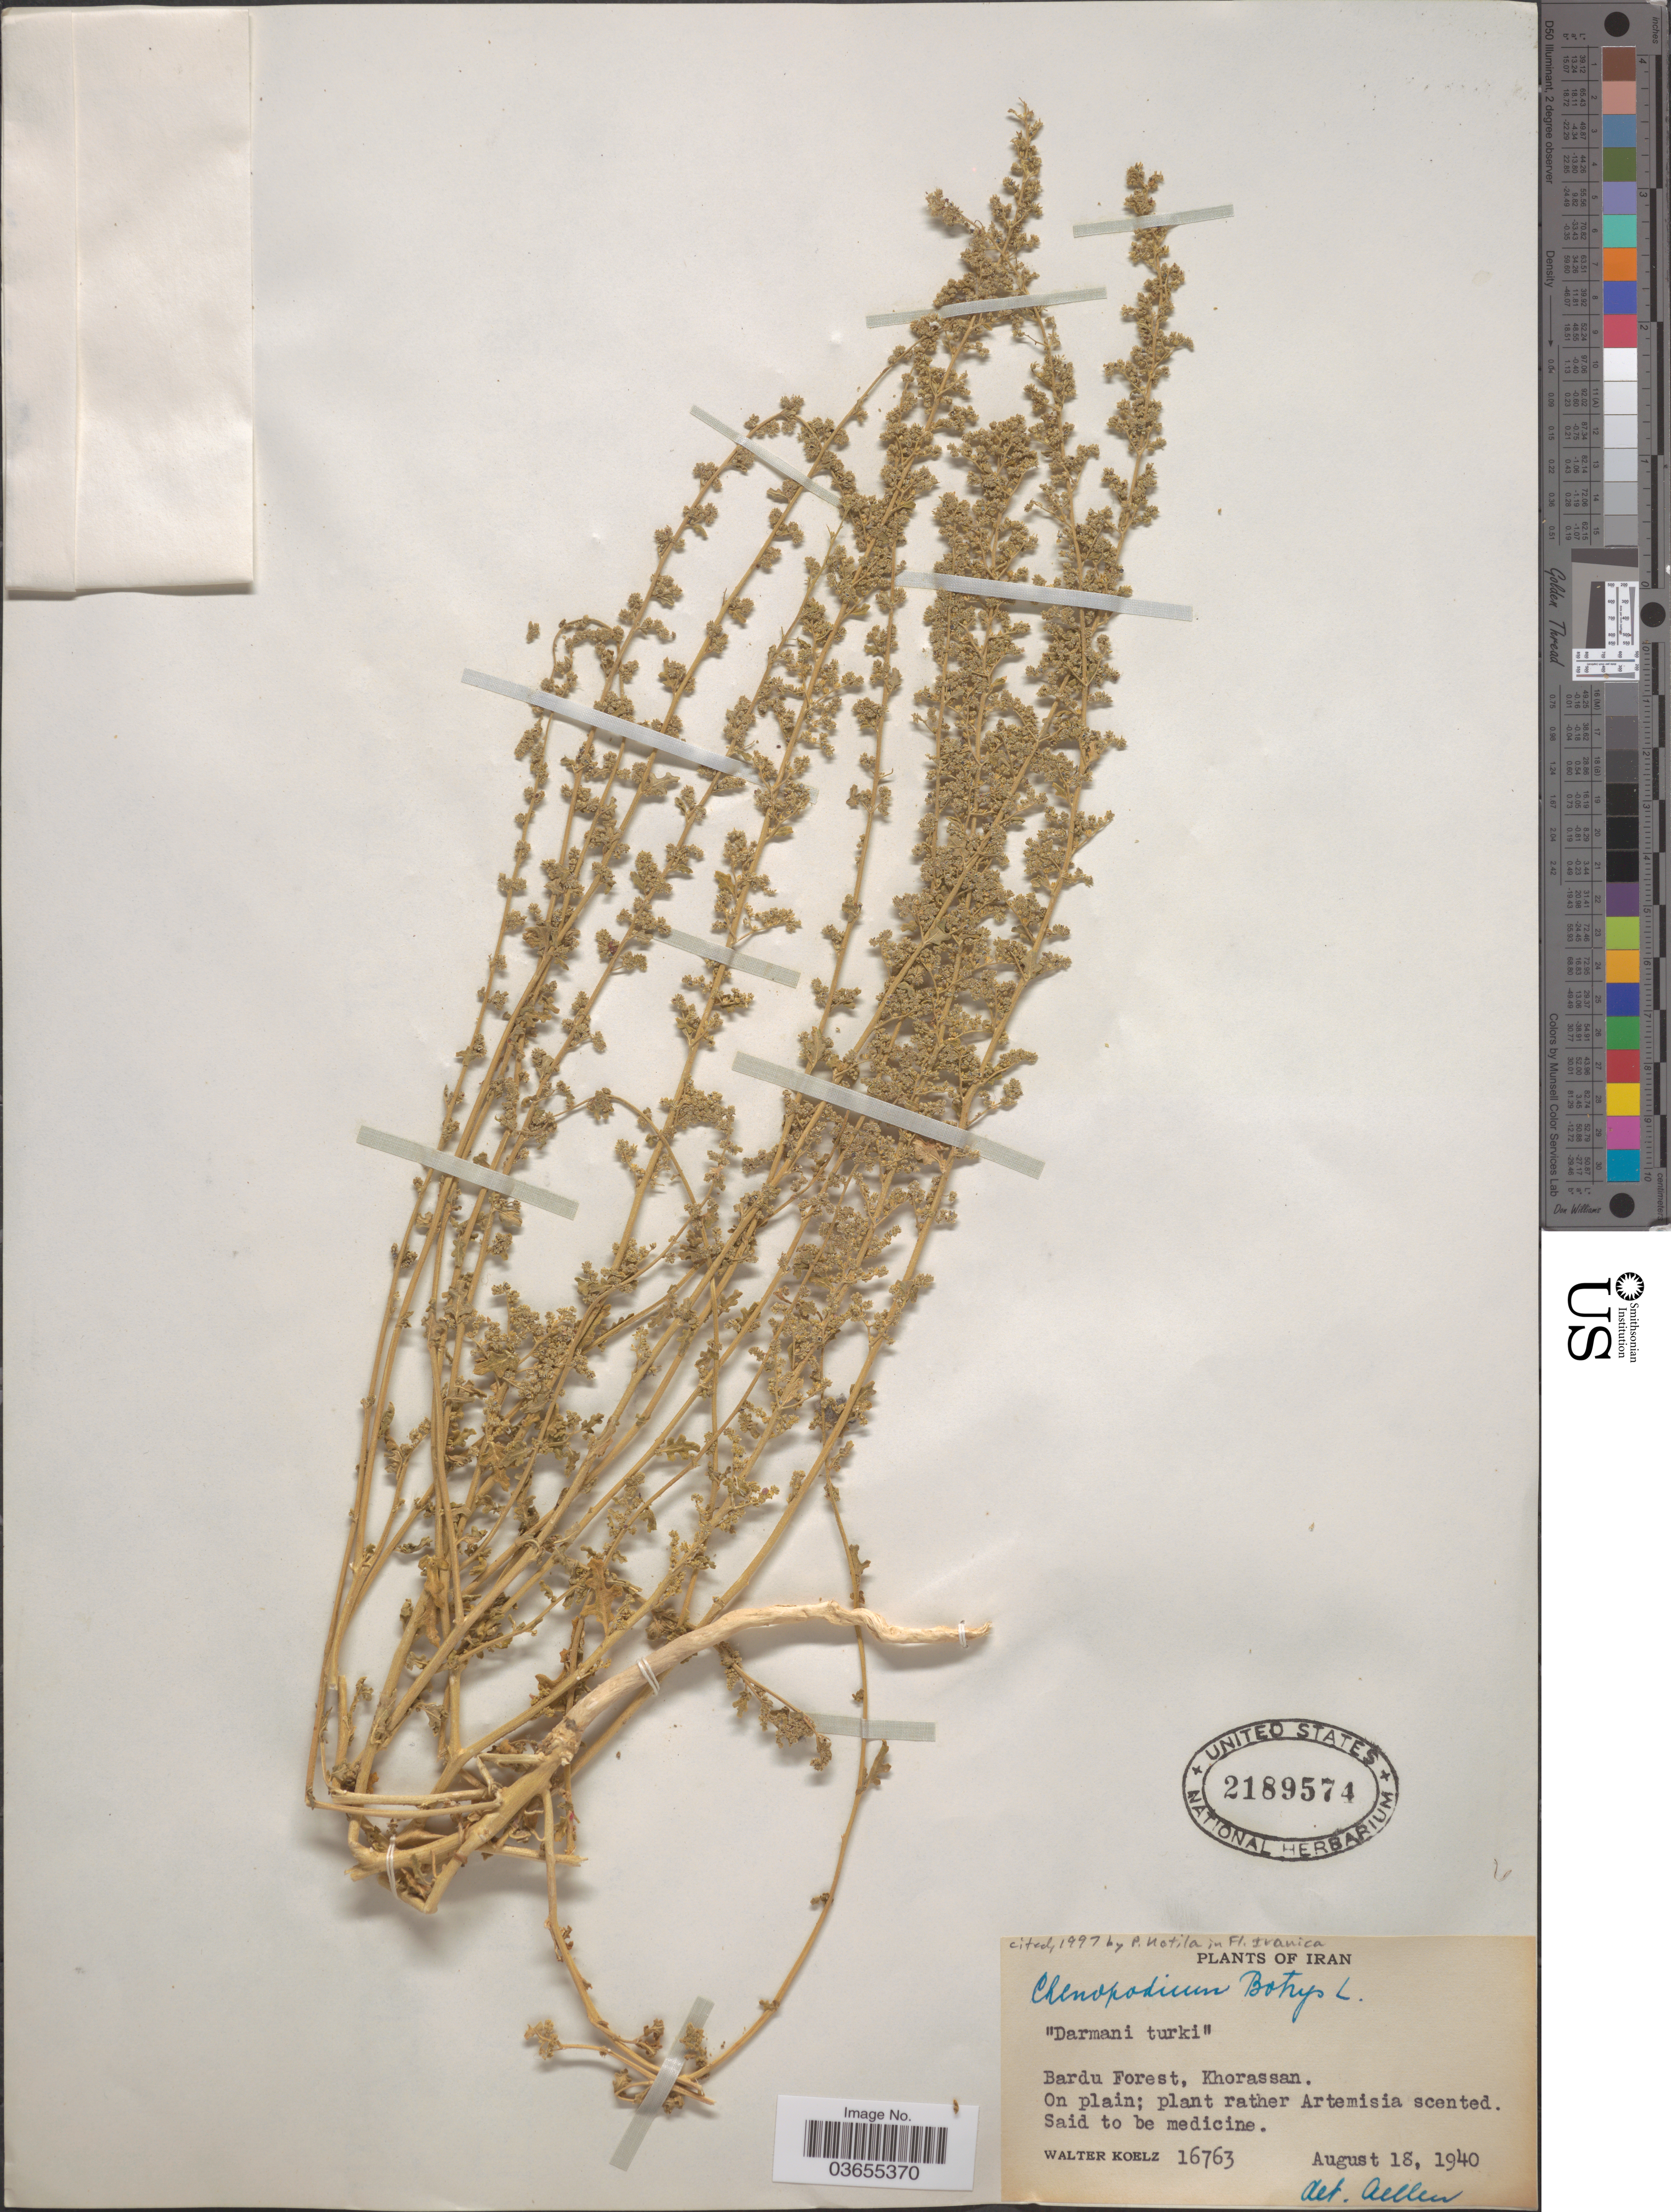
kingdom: Plantae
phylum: Tracheophyta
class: Magnoliopsida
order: Caryophyllales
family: Amaranthaceae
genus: Chenopodium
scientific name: Chenopodium botrys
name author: L.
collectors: W. N. Koelz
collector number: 16763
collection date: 1940-08-18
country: Iran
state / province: Khorasan [obsolete]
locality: Bardu Forest.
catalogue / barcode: US 2189574